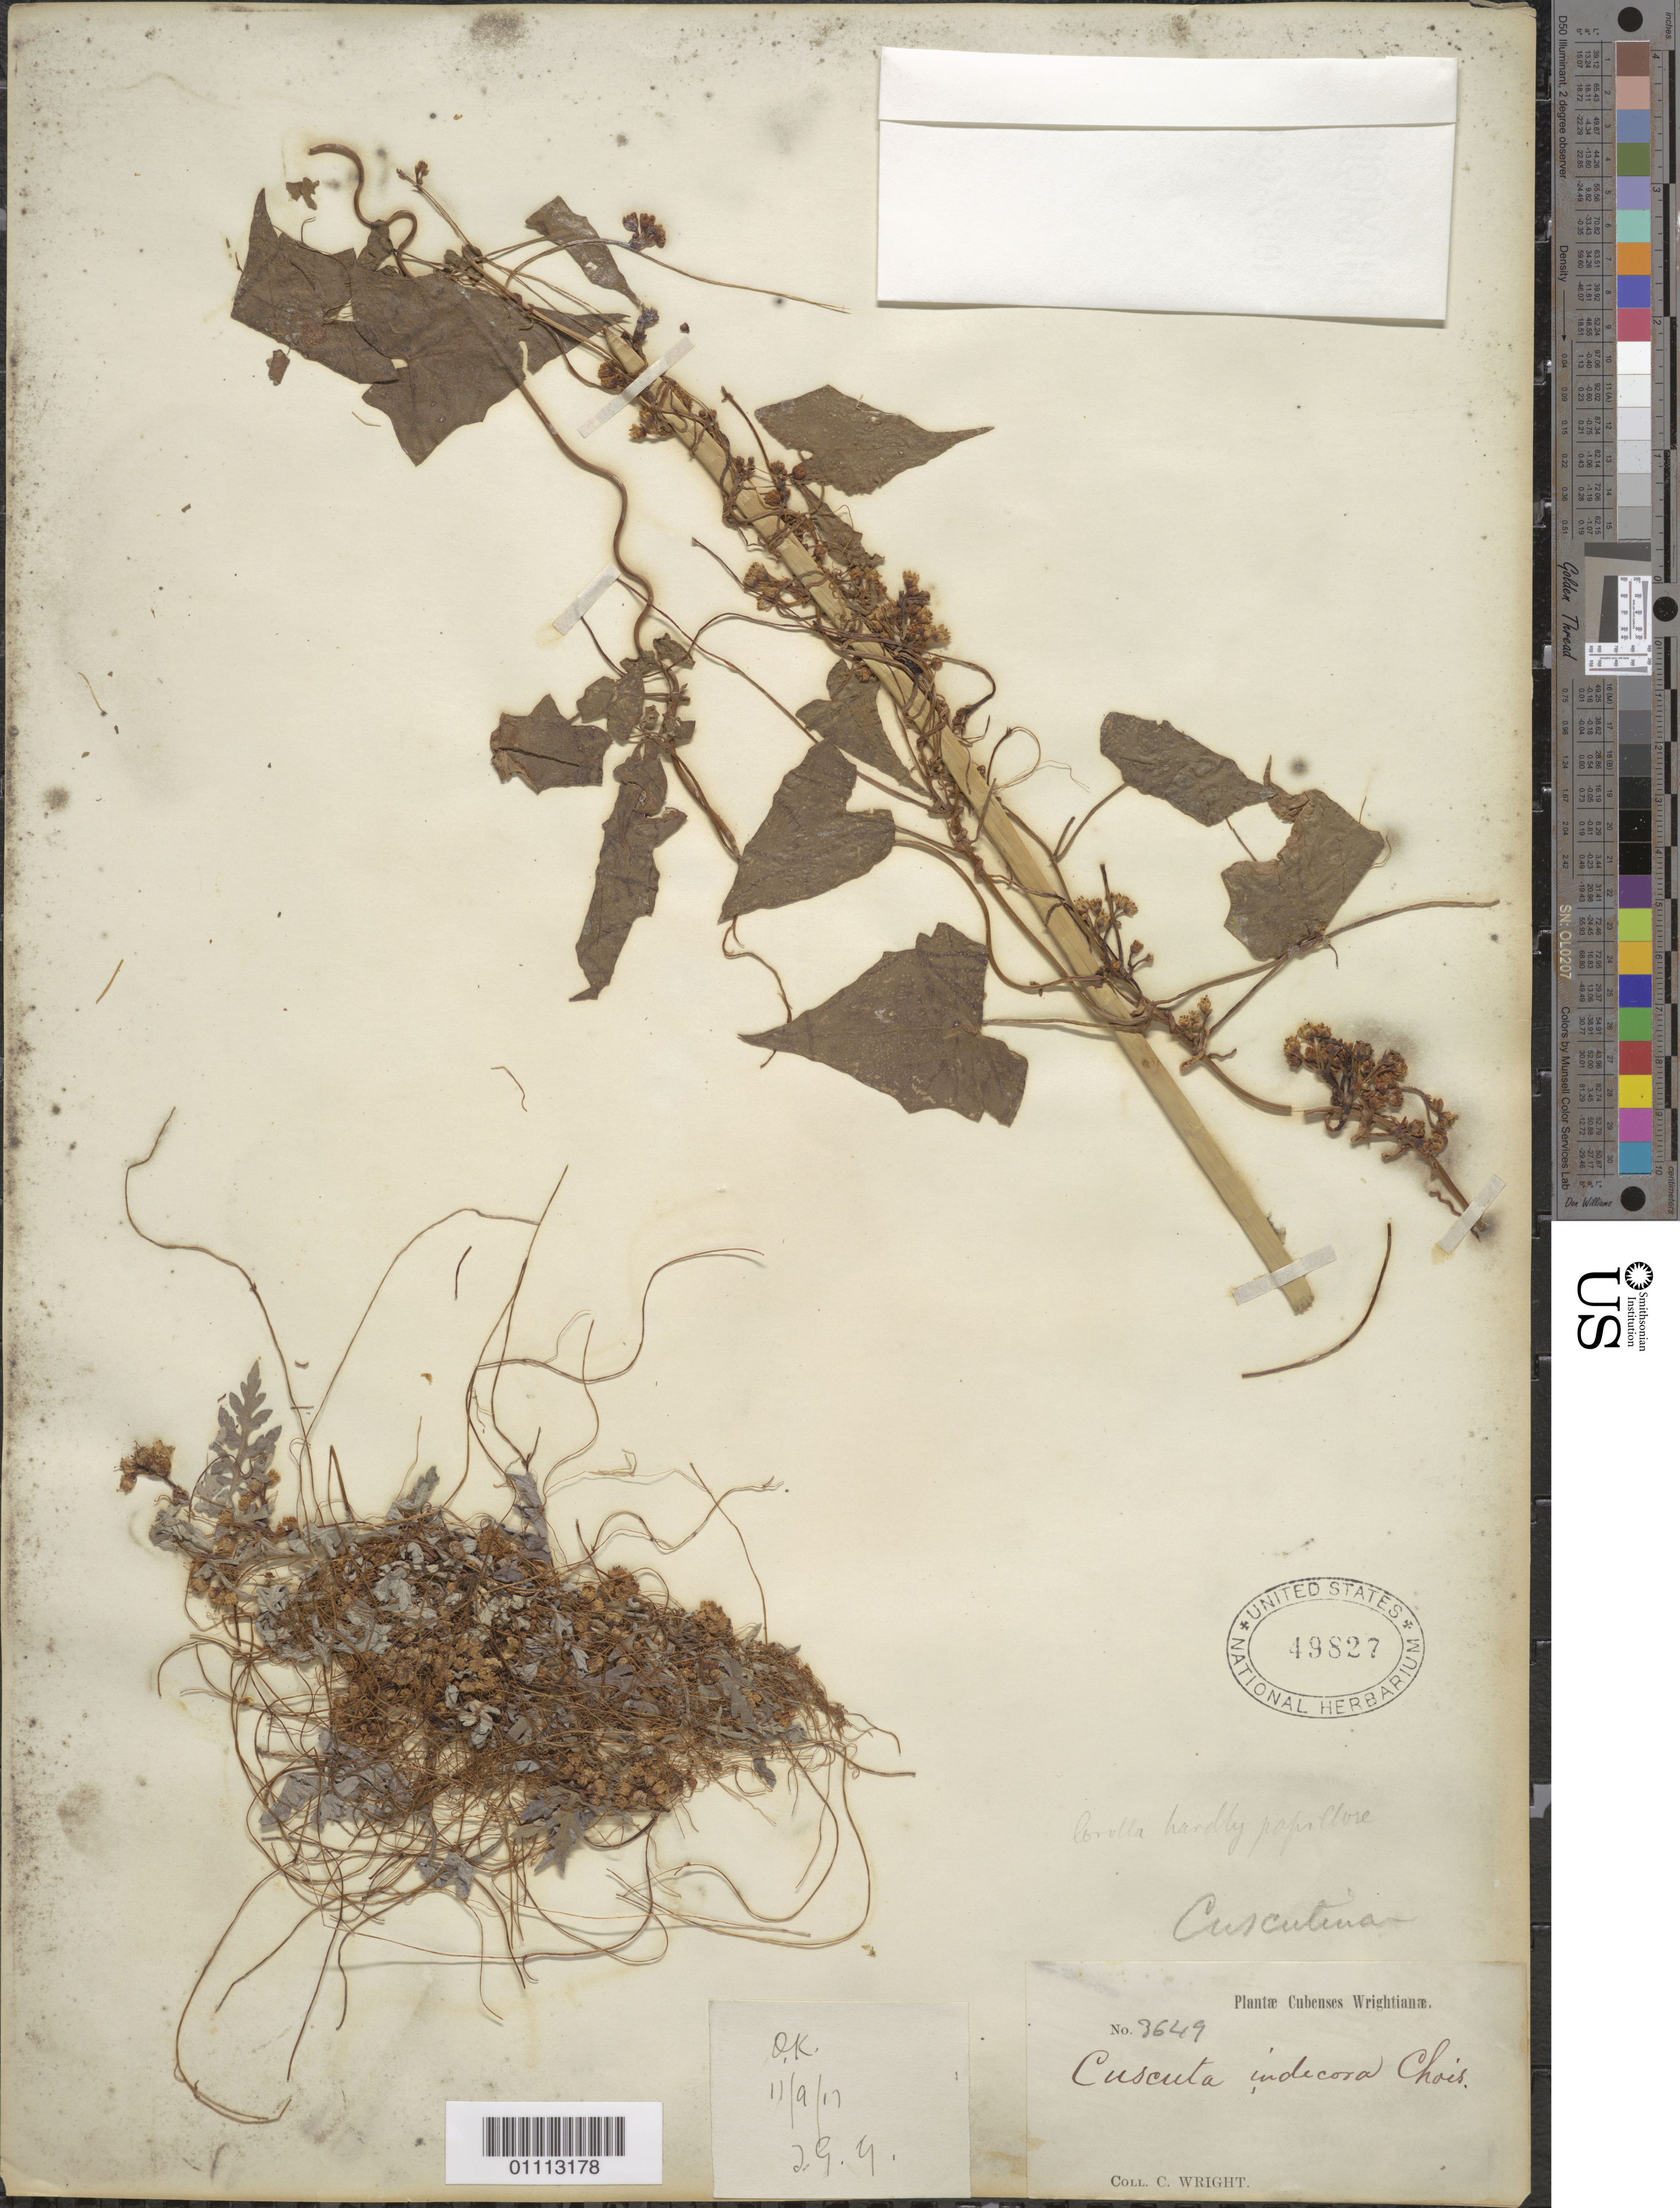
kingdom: Plantae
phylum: Tracheophyta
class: Magnoliopsida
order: Solanales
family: Convolvulaceae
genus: Cuscuta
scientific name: Cuscuta indecora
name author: Choisy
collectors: C. Wright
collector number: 3649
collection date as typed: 1800 to 1899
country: Cuba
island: Cuba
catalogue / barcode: US 49827